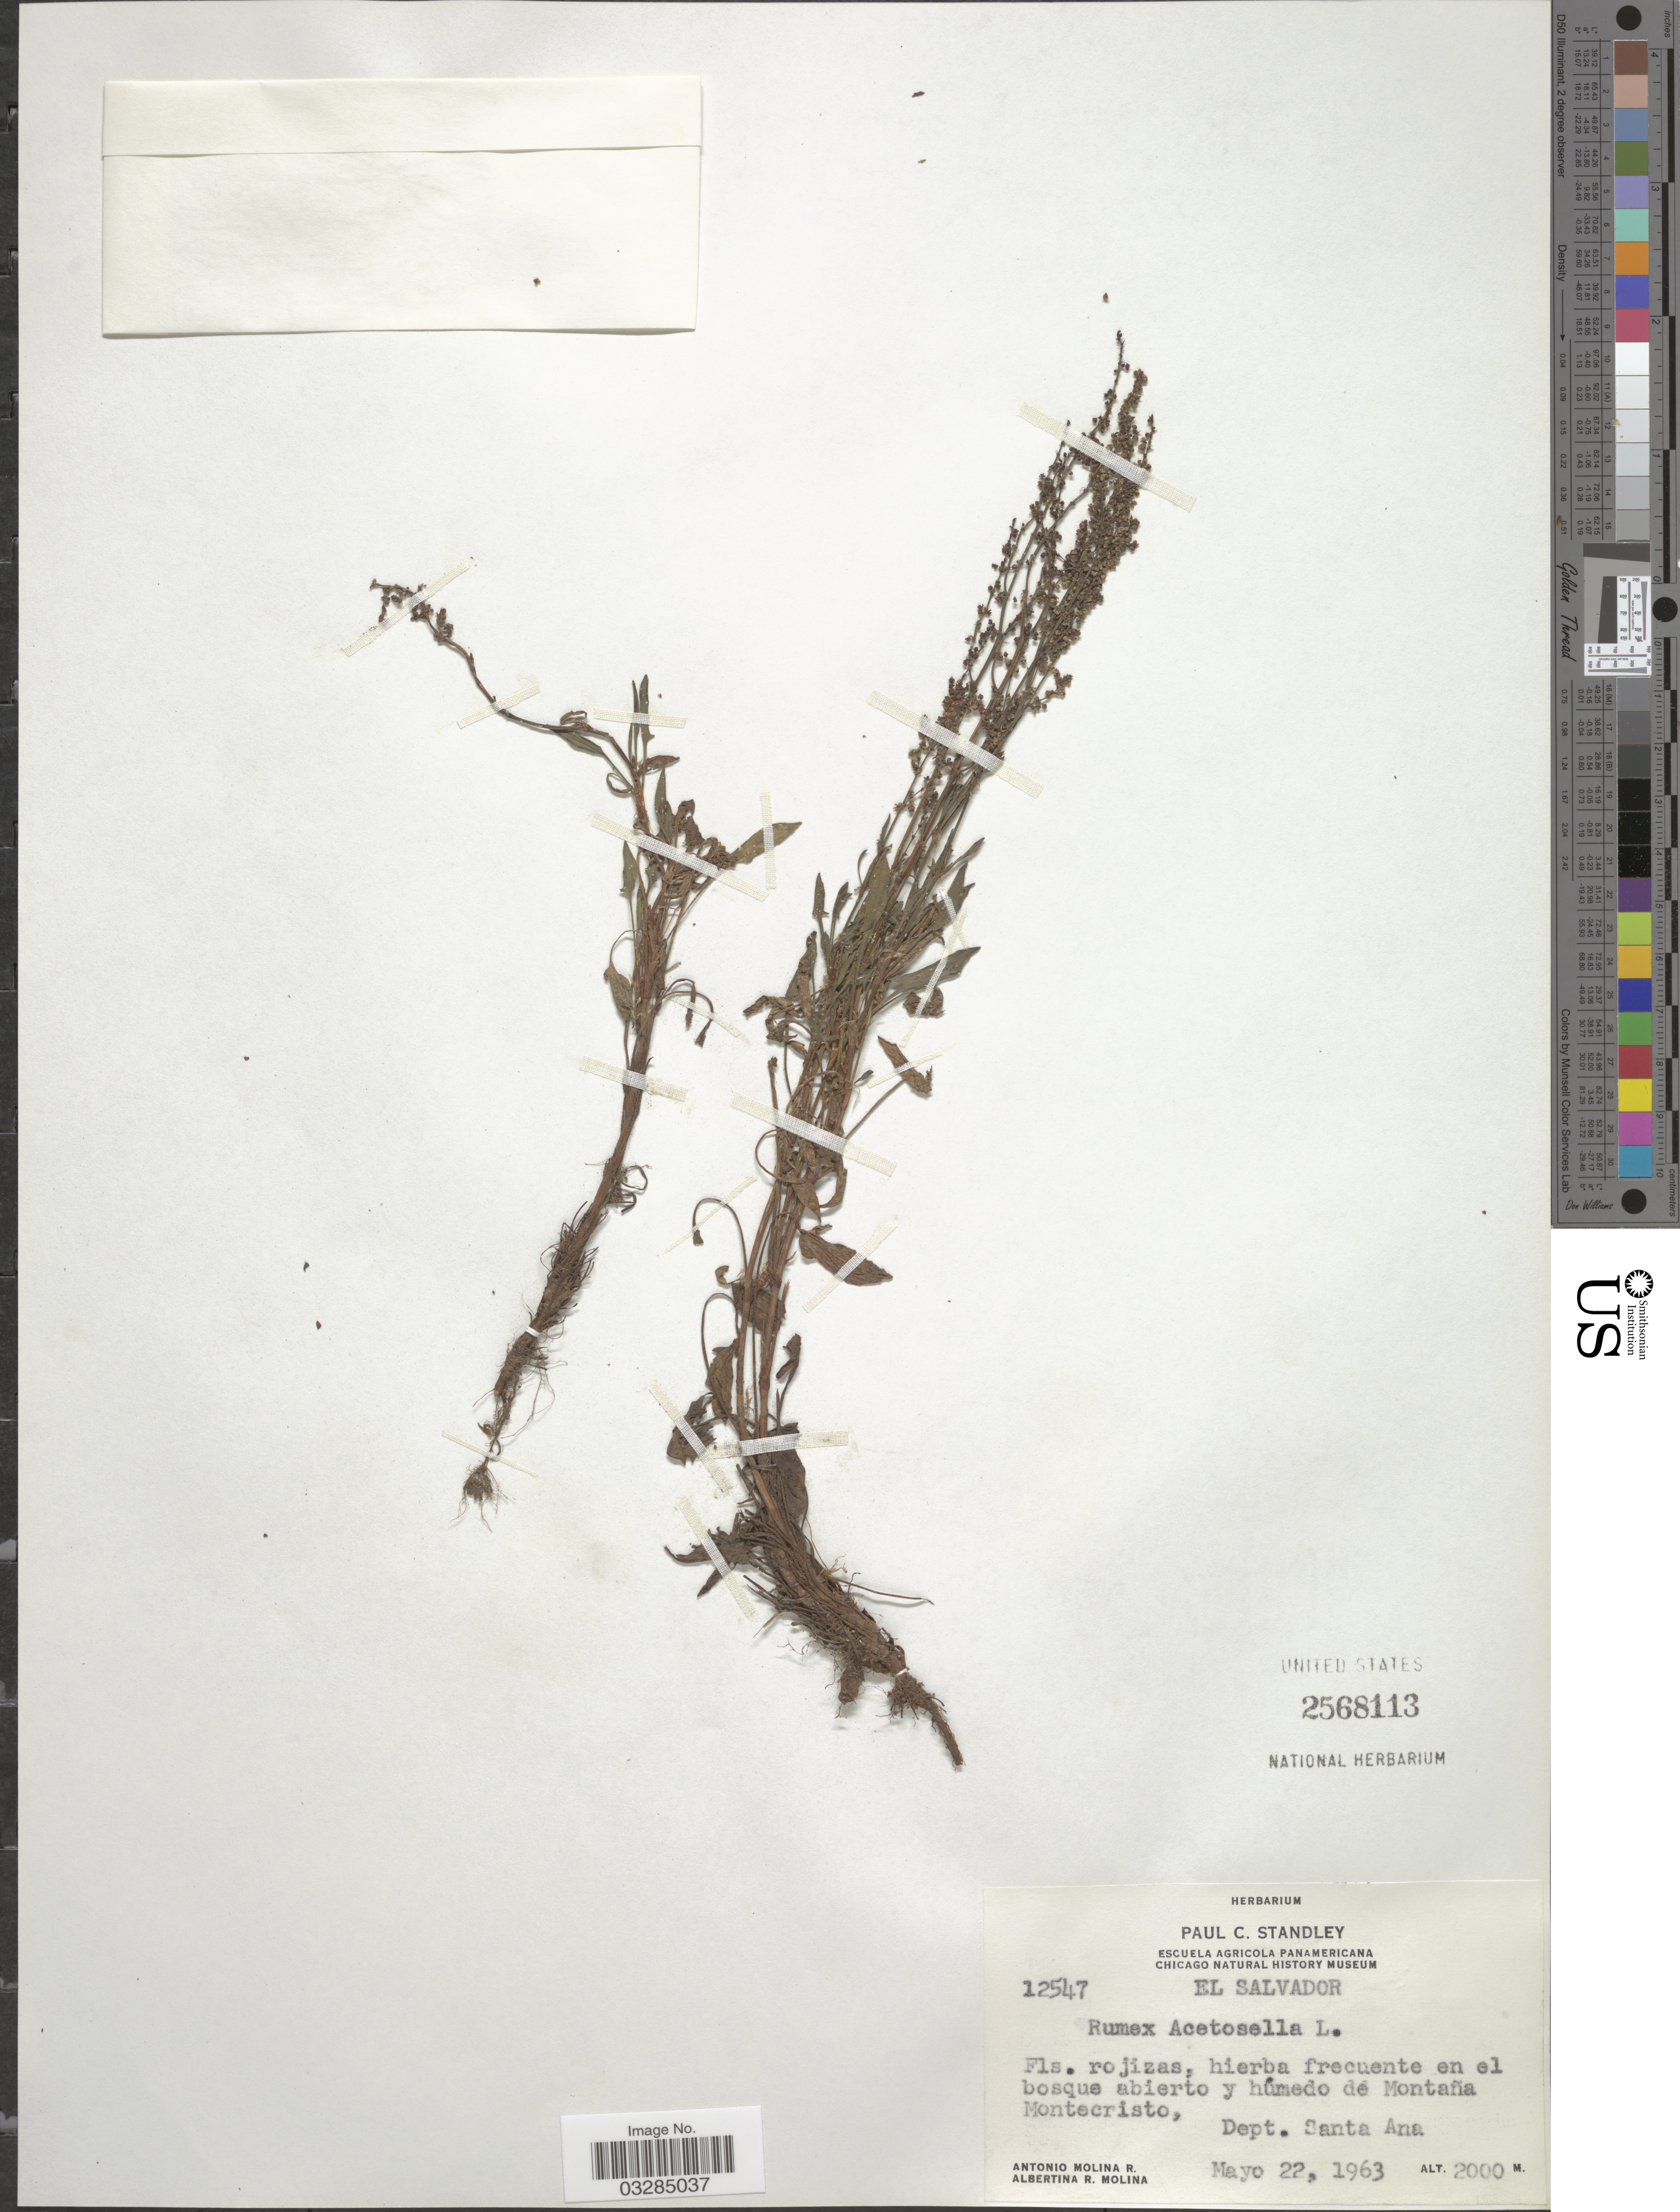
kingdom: Plantae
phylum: Tracheophyta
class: Magnoliopsida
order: Caryophyllales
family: Polygonaceae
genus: Rumex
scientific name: Rumex acetosella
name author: L.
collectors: A. Molina R. & A. R. Molina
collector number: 12547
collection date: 1963-05-22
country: El Salvador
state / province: Santa Ana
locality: Hierba frecuente en el bosque abierto y húmedo de Montaña Montecristo, Dept. Santa Ana.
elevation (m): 2000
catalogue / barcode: US 2568113